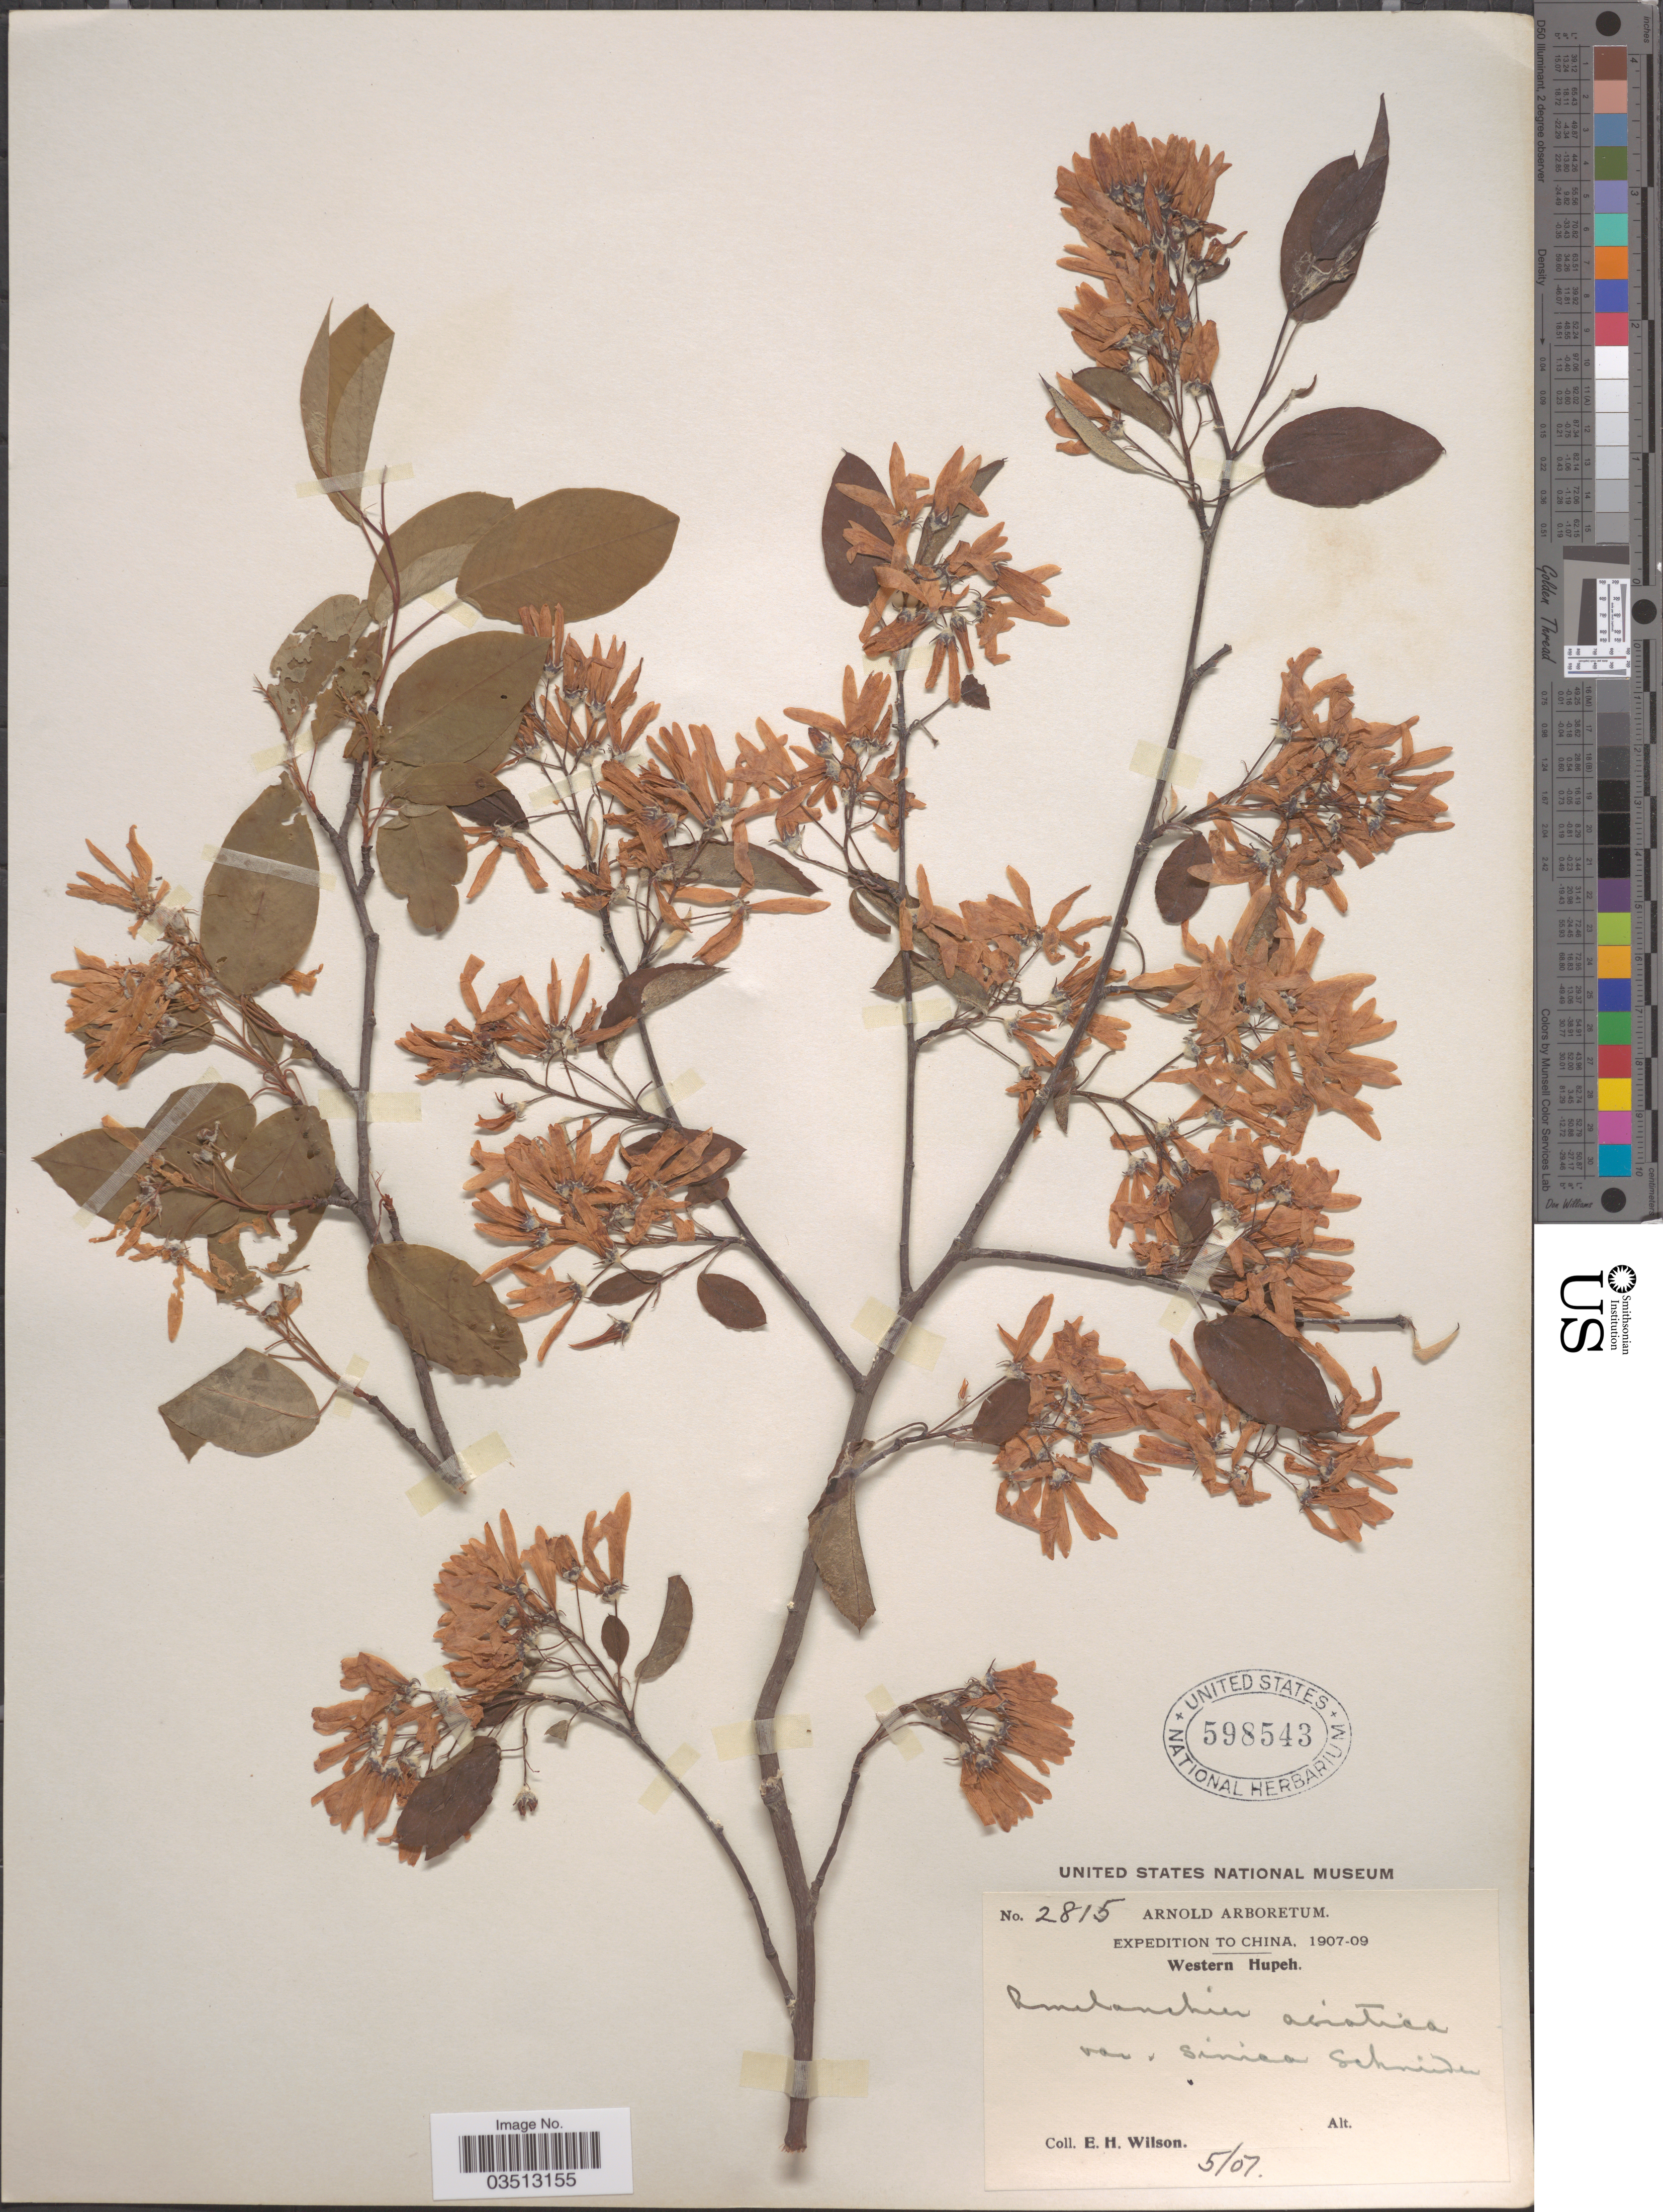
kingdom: Plantae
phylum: Tracheophyta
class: Magnoliopsida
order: Rosales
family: Rosaceae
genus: Amelanchier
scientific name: Amelanchier asiatica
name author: (Siebold & Zucc.) Endl. ex Walp.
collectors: E. Wilson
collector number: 2815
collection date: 1907-05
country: China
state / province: Hubei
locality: China. Western Hupeh.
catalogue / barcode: US 598543